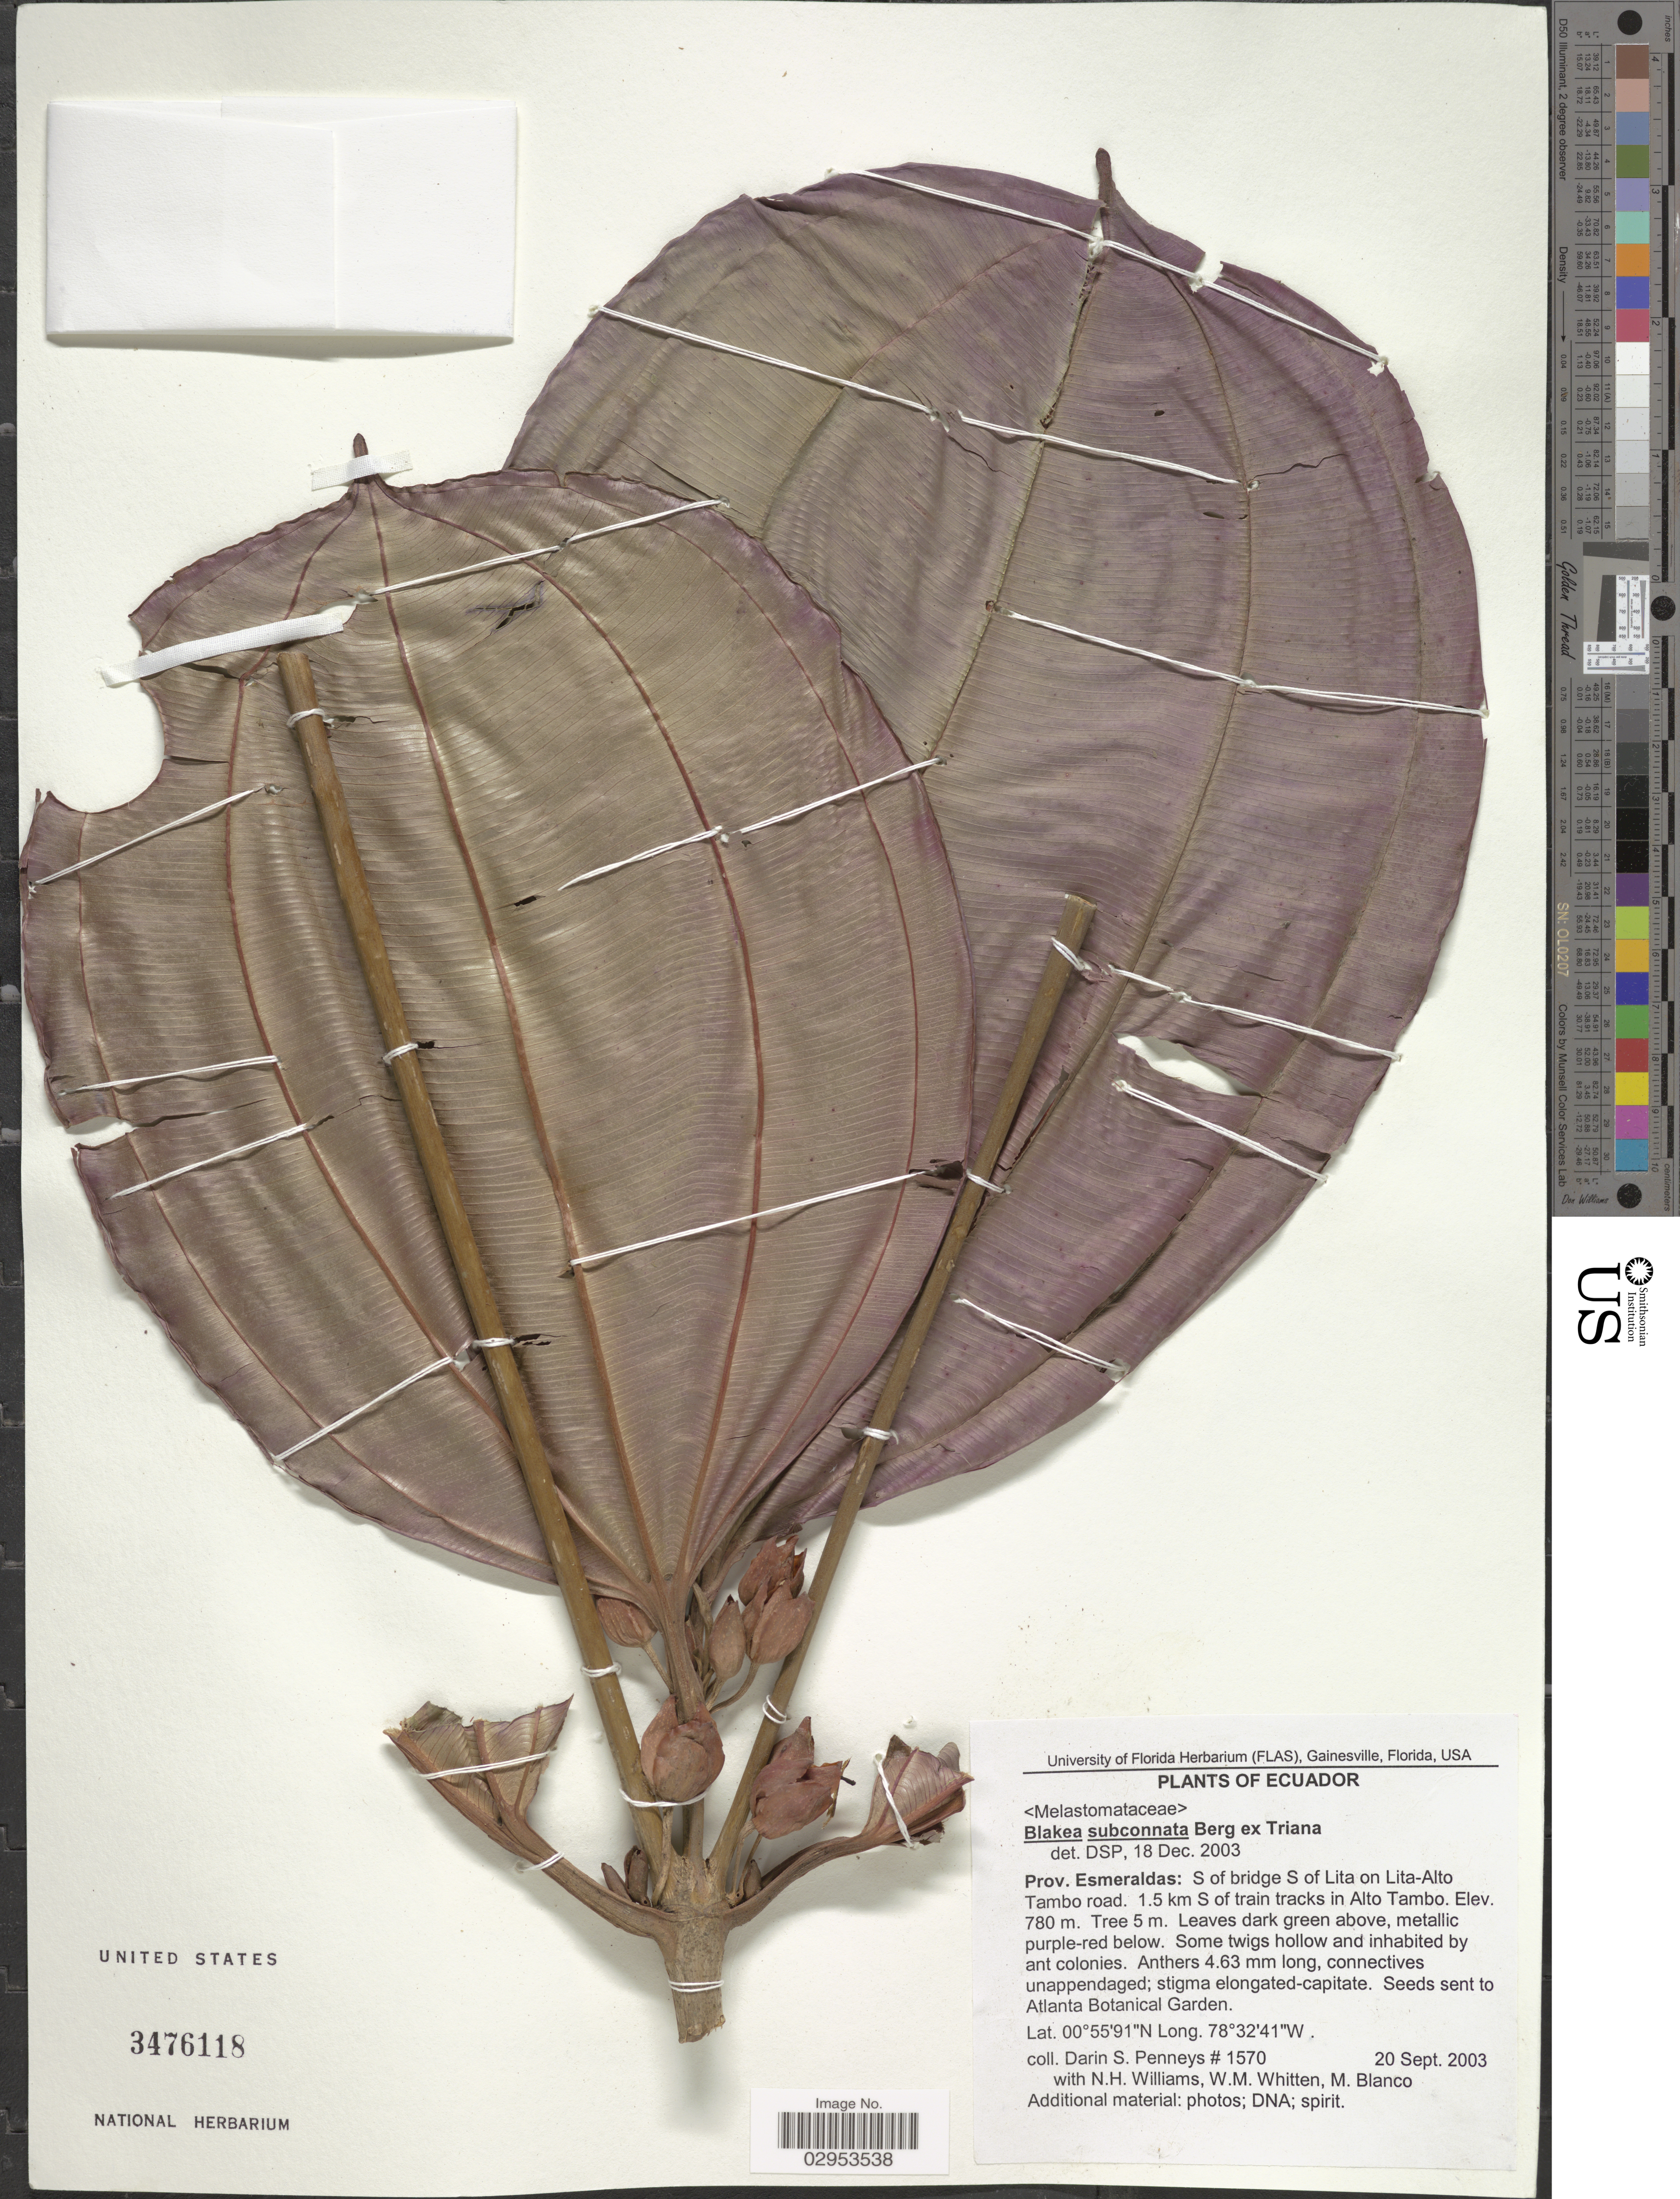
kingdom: Plantae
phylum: Tracheophyta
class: Magnoliopsida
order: Myrtales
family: Melastomataceae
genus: Blakea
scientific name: Blakea subconnata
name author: O. Berg ex Triana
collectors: D. S. Penneys, N. H. Williams, W. M. Whitten & M. Blanco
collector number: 1570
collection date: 2003-09-20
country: Ecuador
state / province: Esmeraldas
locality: S of bridge S of Lita on Lita-Alto Tambo road. 1.5 km S of train tracks in Alto Tambo.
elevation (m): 780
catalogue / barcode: US 3476118